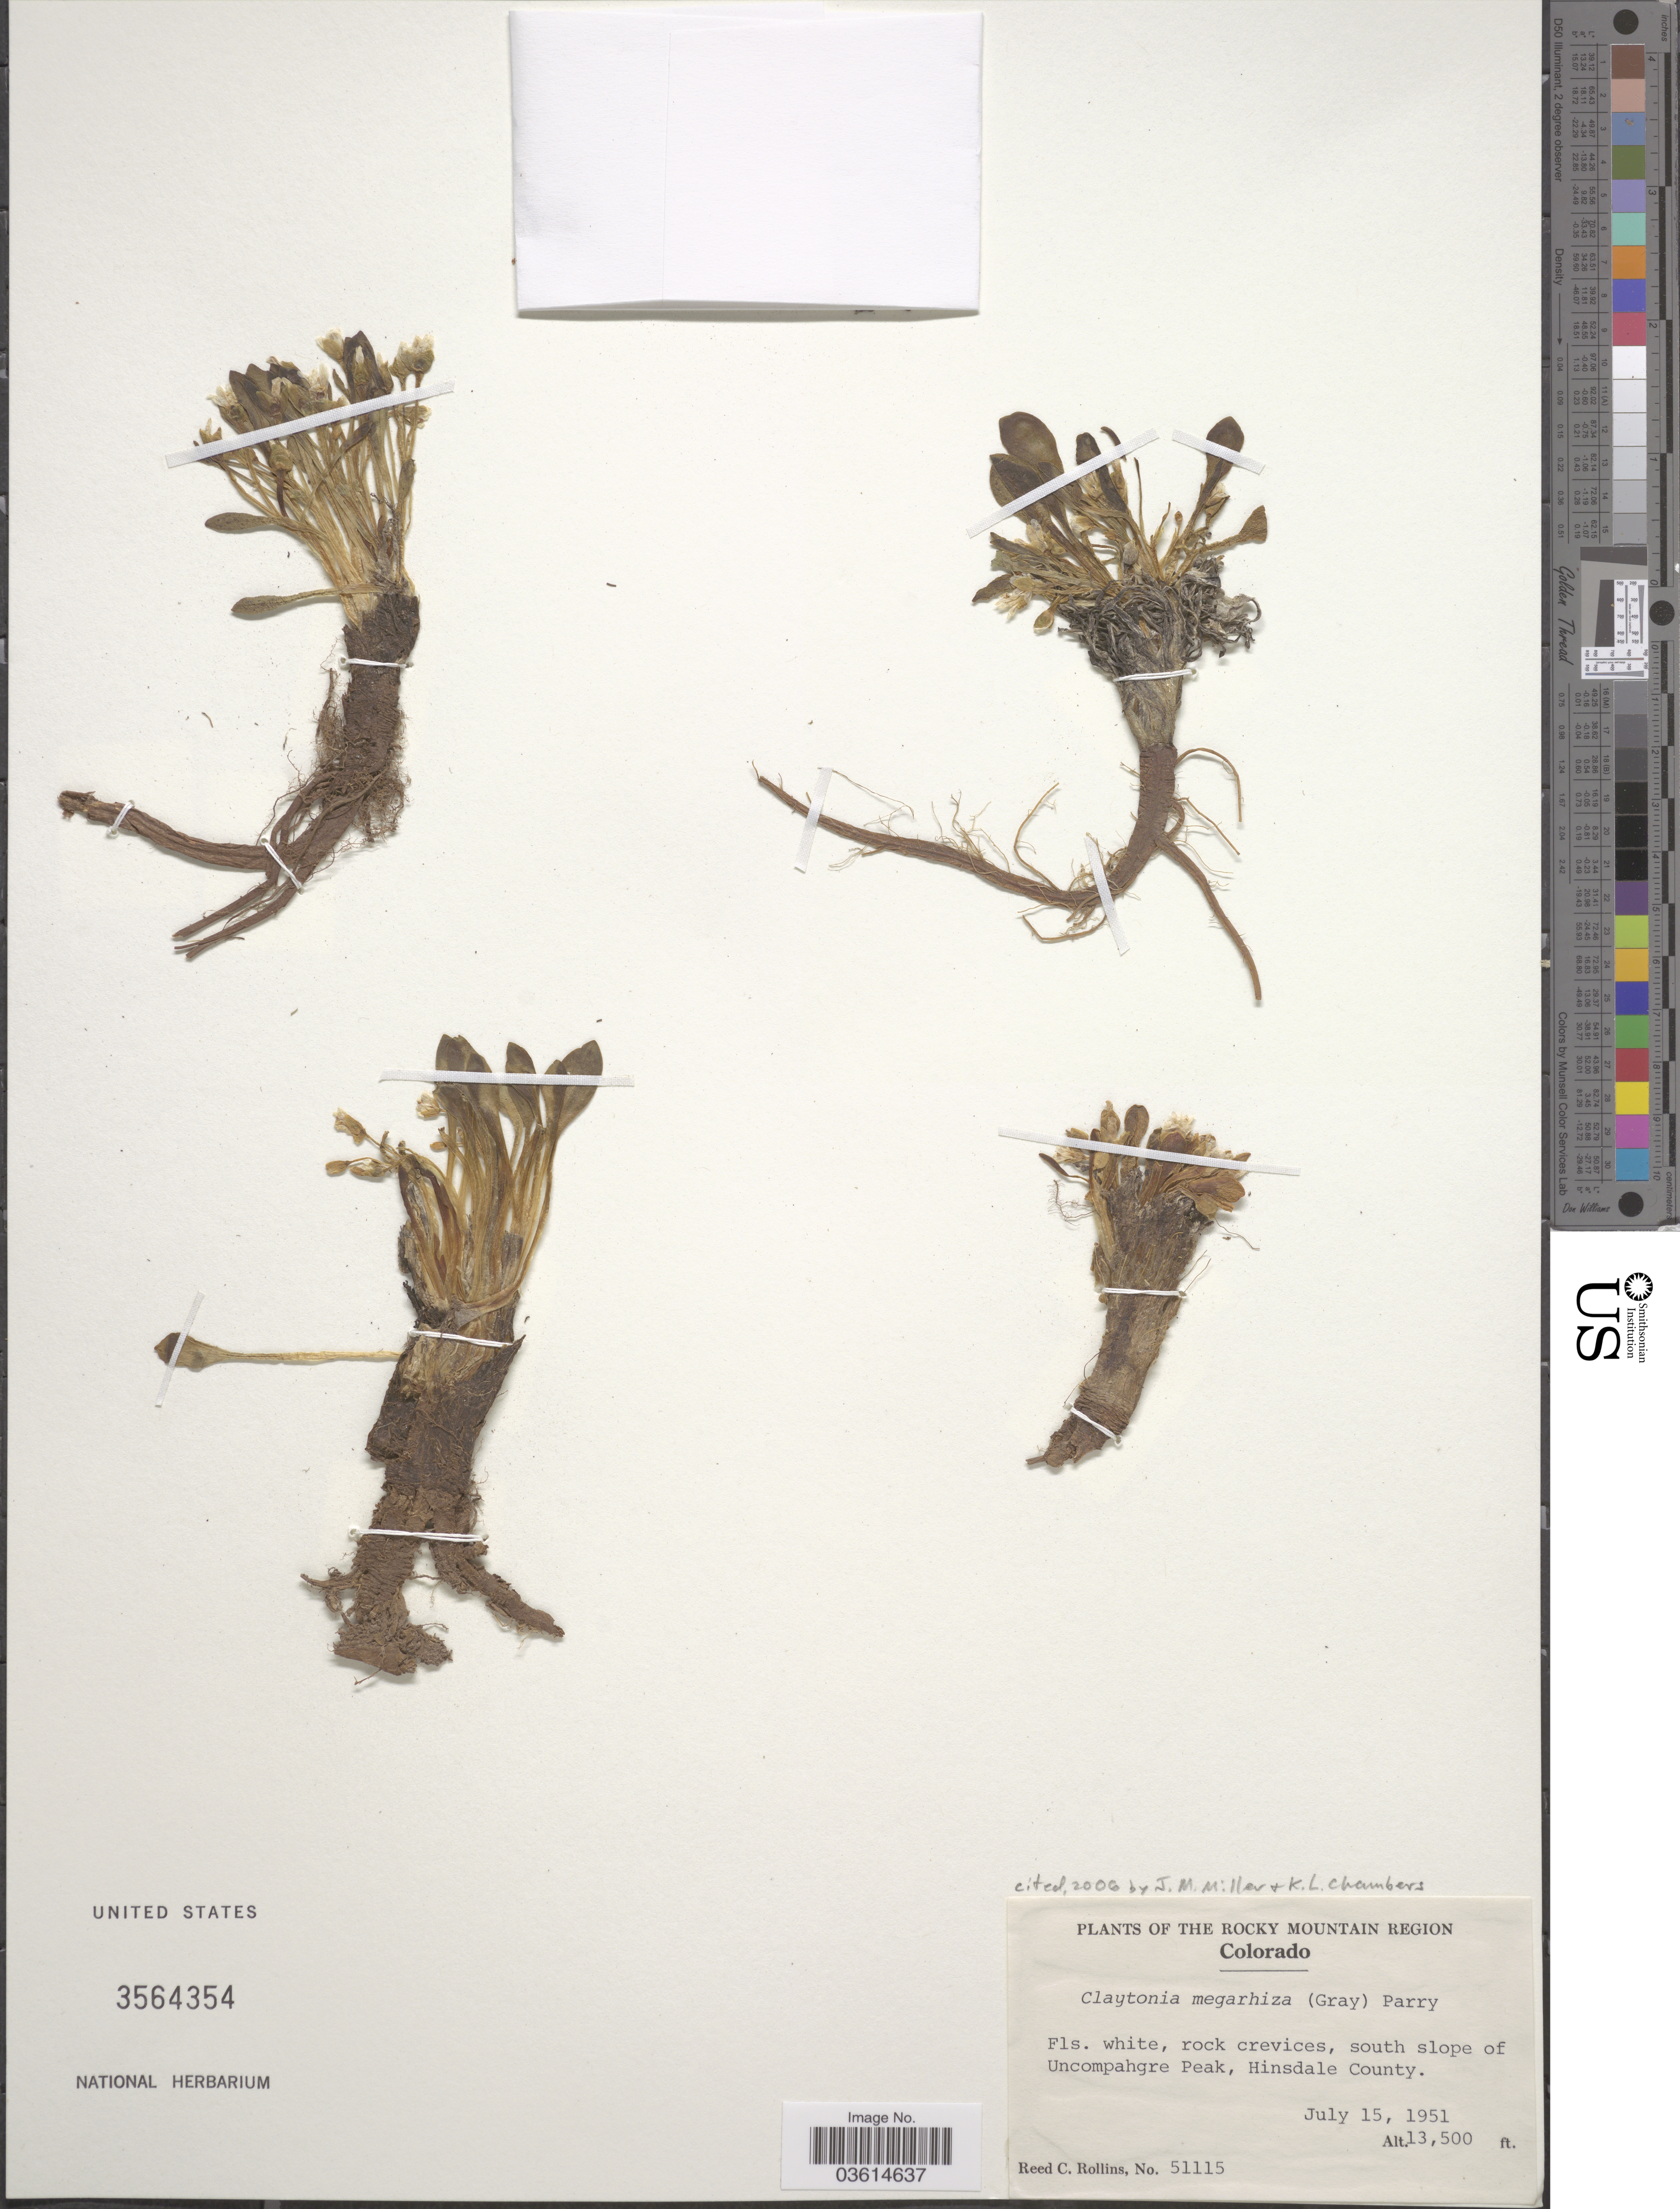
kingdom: Plantae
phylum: Tracheophyta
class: Magnoliopsida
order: Caryophyllales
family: Montiaceae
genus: Claytonia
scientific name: Claytonia megarhiza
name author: (A. Gray) Parry ex S. Watson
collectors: R. C. Rollins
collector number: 51115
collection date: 1951-07-15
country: United States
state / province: Colorado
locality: The Rocky Mountain Region. South slope of Uncompahgre Peak, Hinsdale County.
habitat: rock crevices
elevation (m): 4115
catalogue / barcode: US 3564354